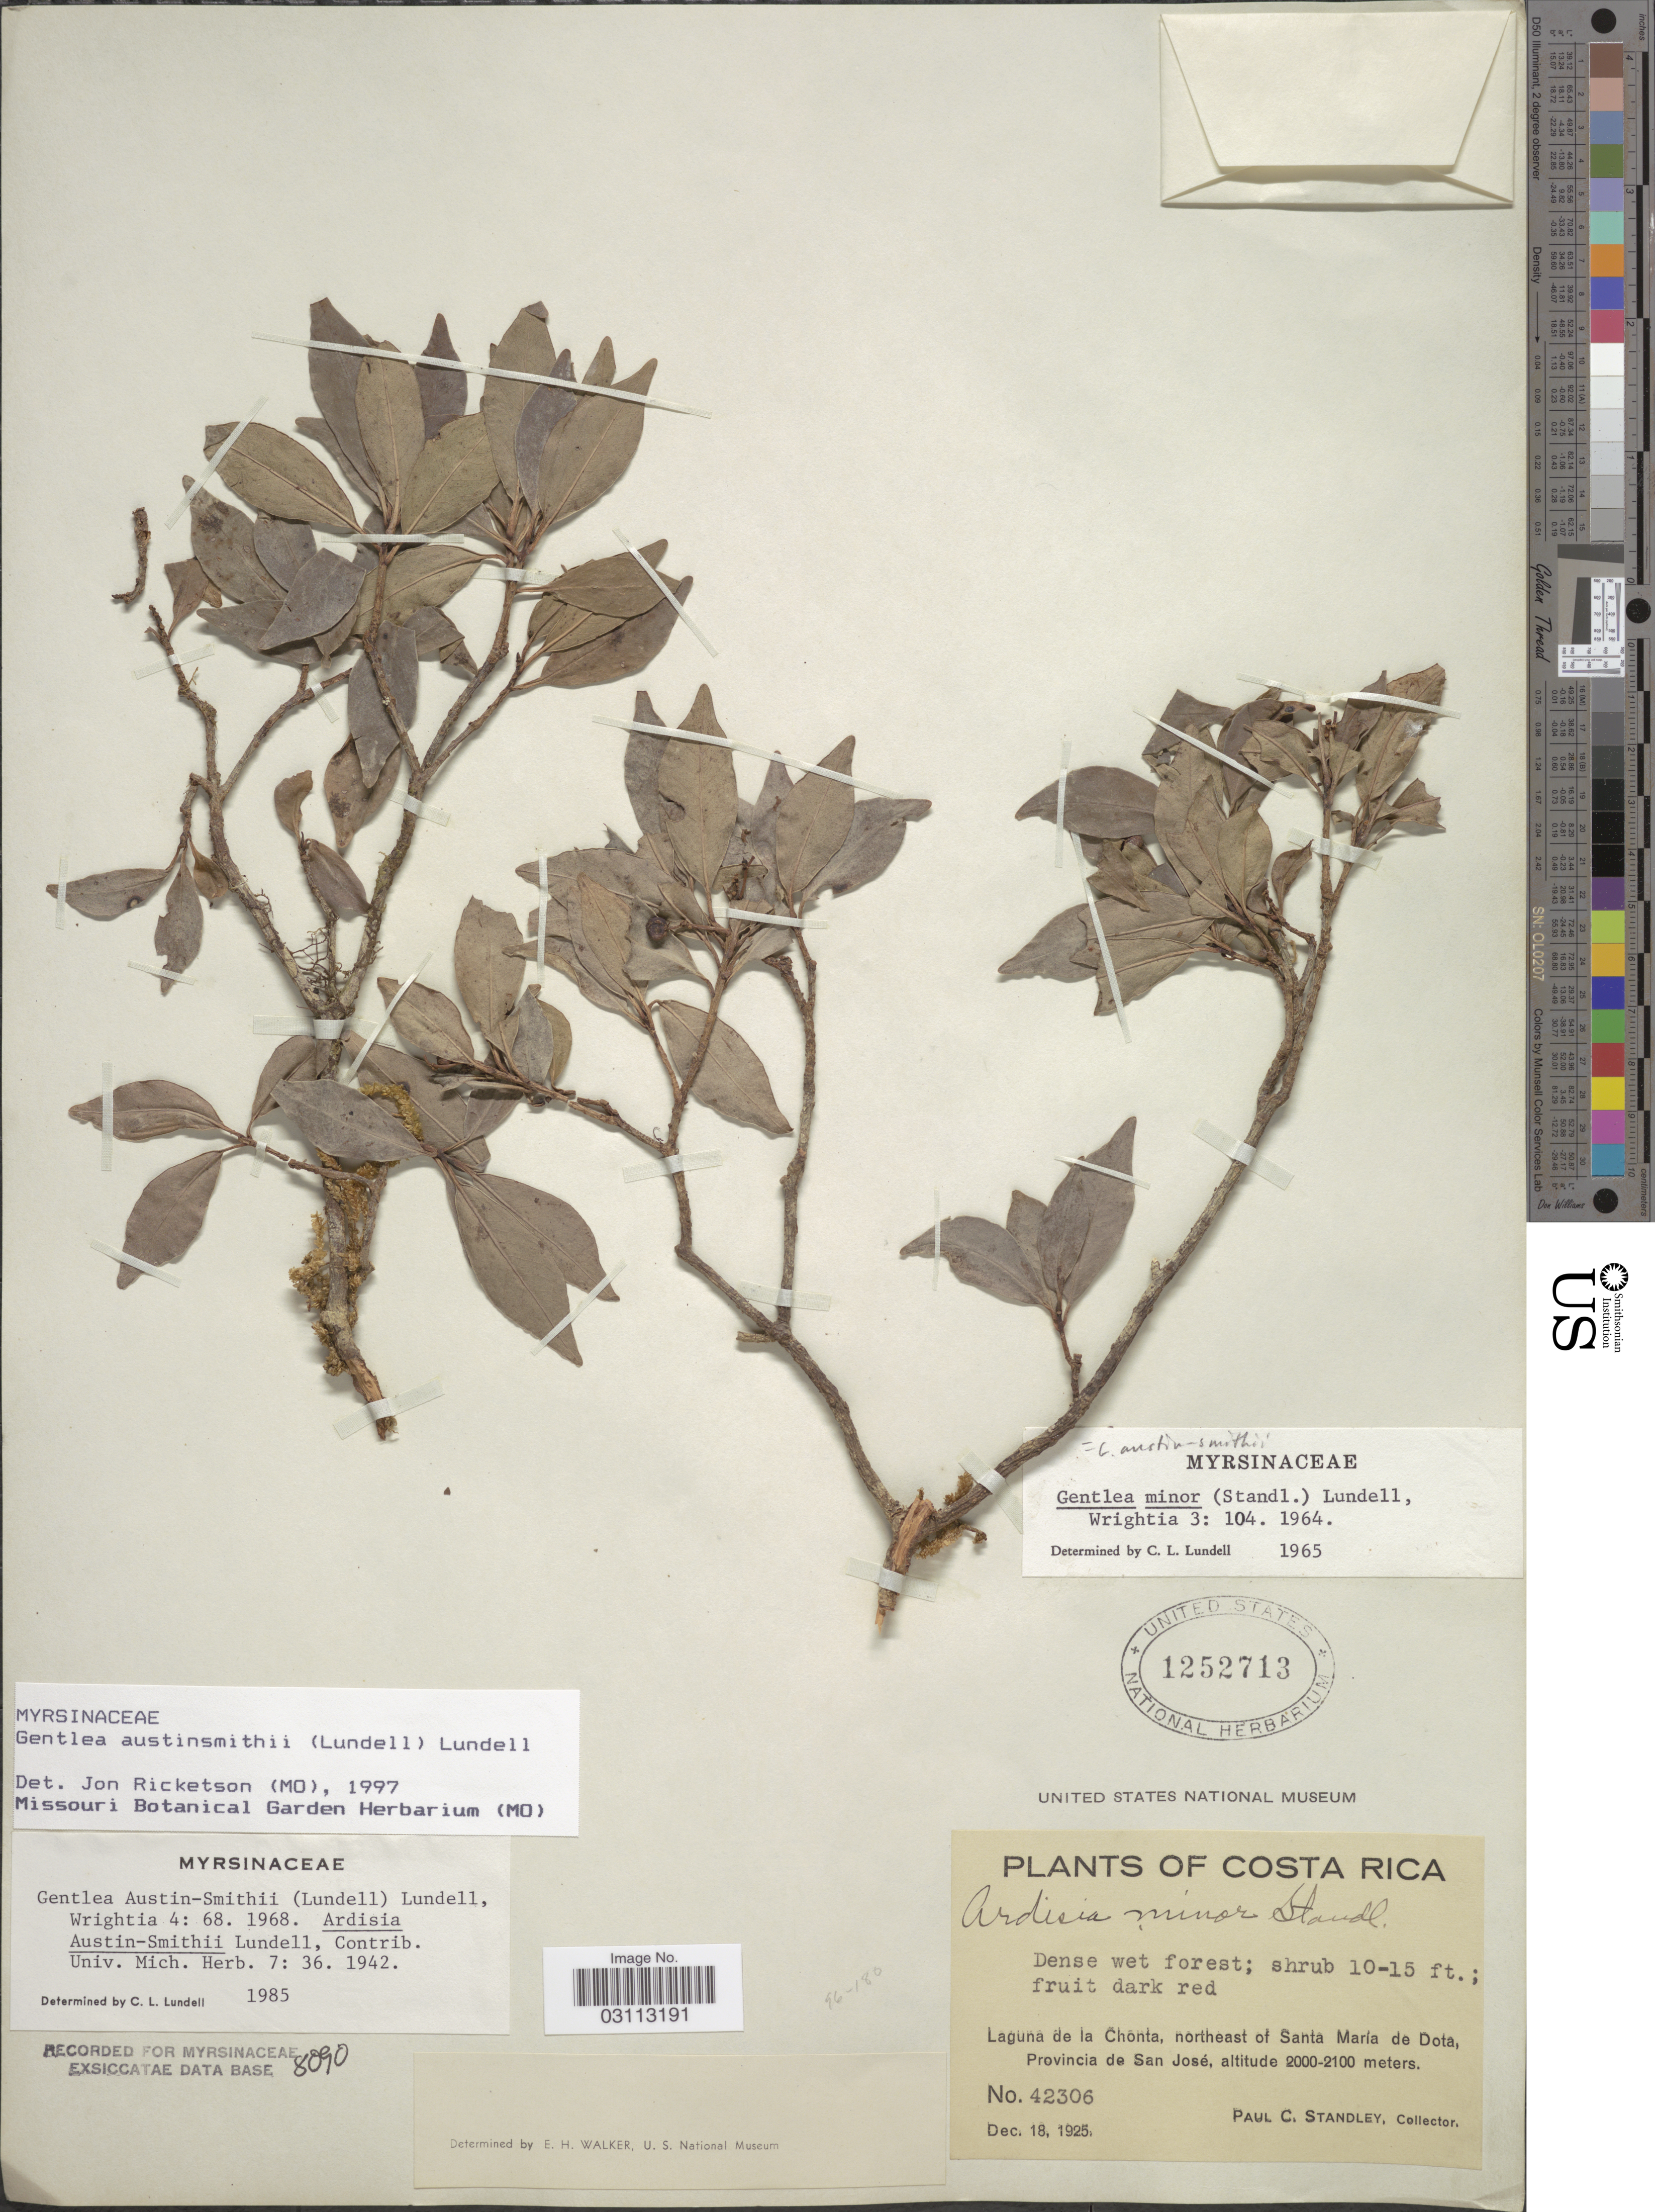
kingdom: Plantae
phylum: Tracheophyta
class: Magnoliopsida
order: Ericales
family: Primulaceae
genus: Gentlea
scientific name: Gentlea austin-smithii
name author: (Lundell) Lundell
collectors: P. C. Standley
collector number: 42306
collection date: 1925-12-18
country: Costa Rica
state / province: San José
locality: Laguna de la Chonta, northeast of Santa Maria de Dota, Provincia de San José.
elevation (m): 2000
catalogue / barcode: US 1252713